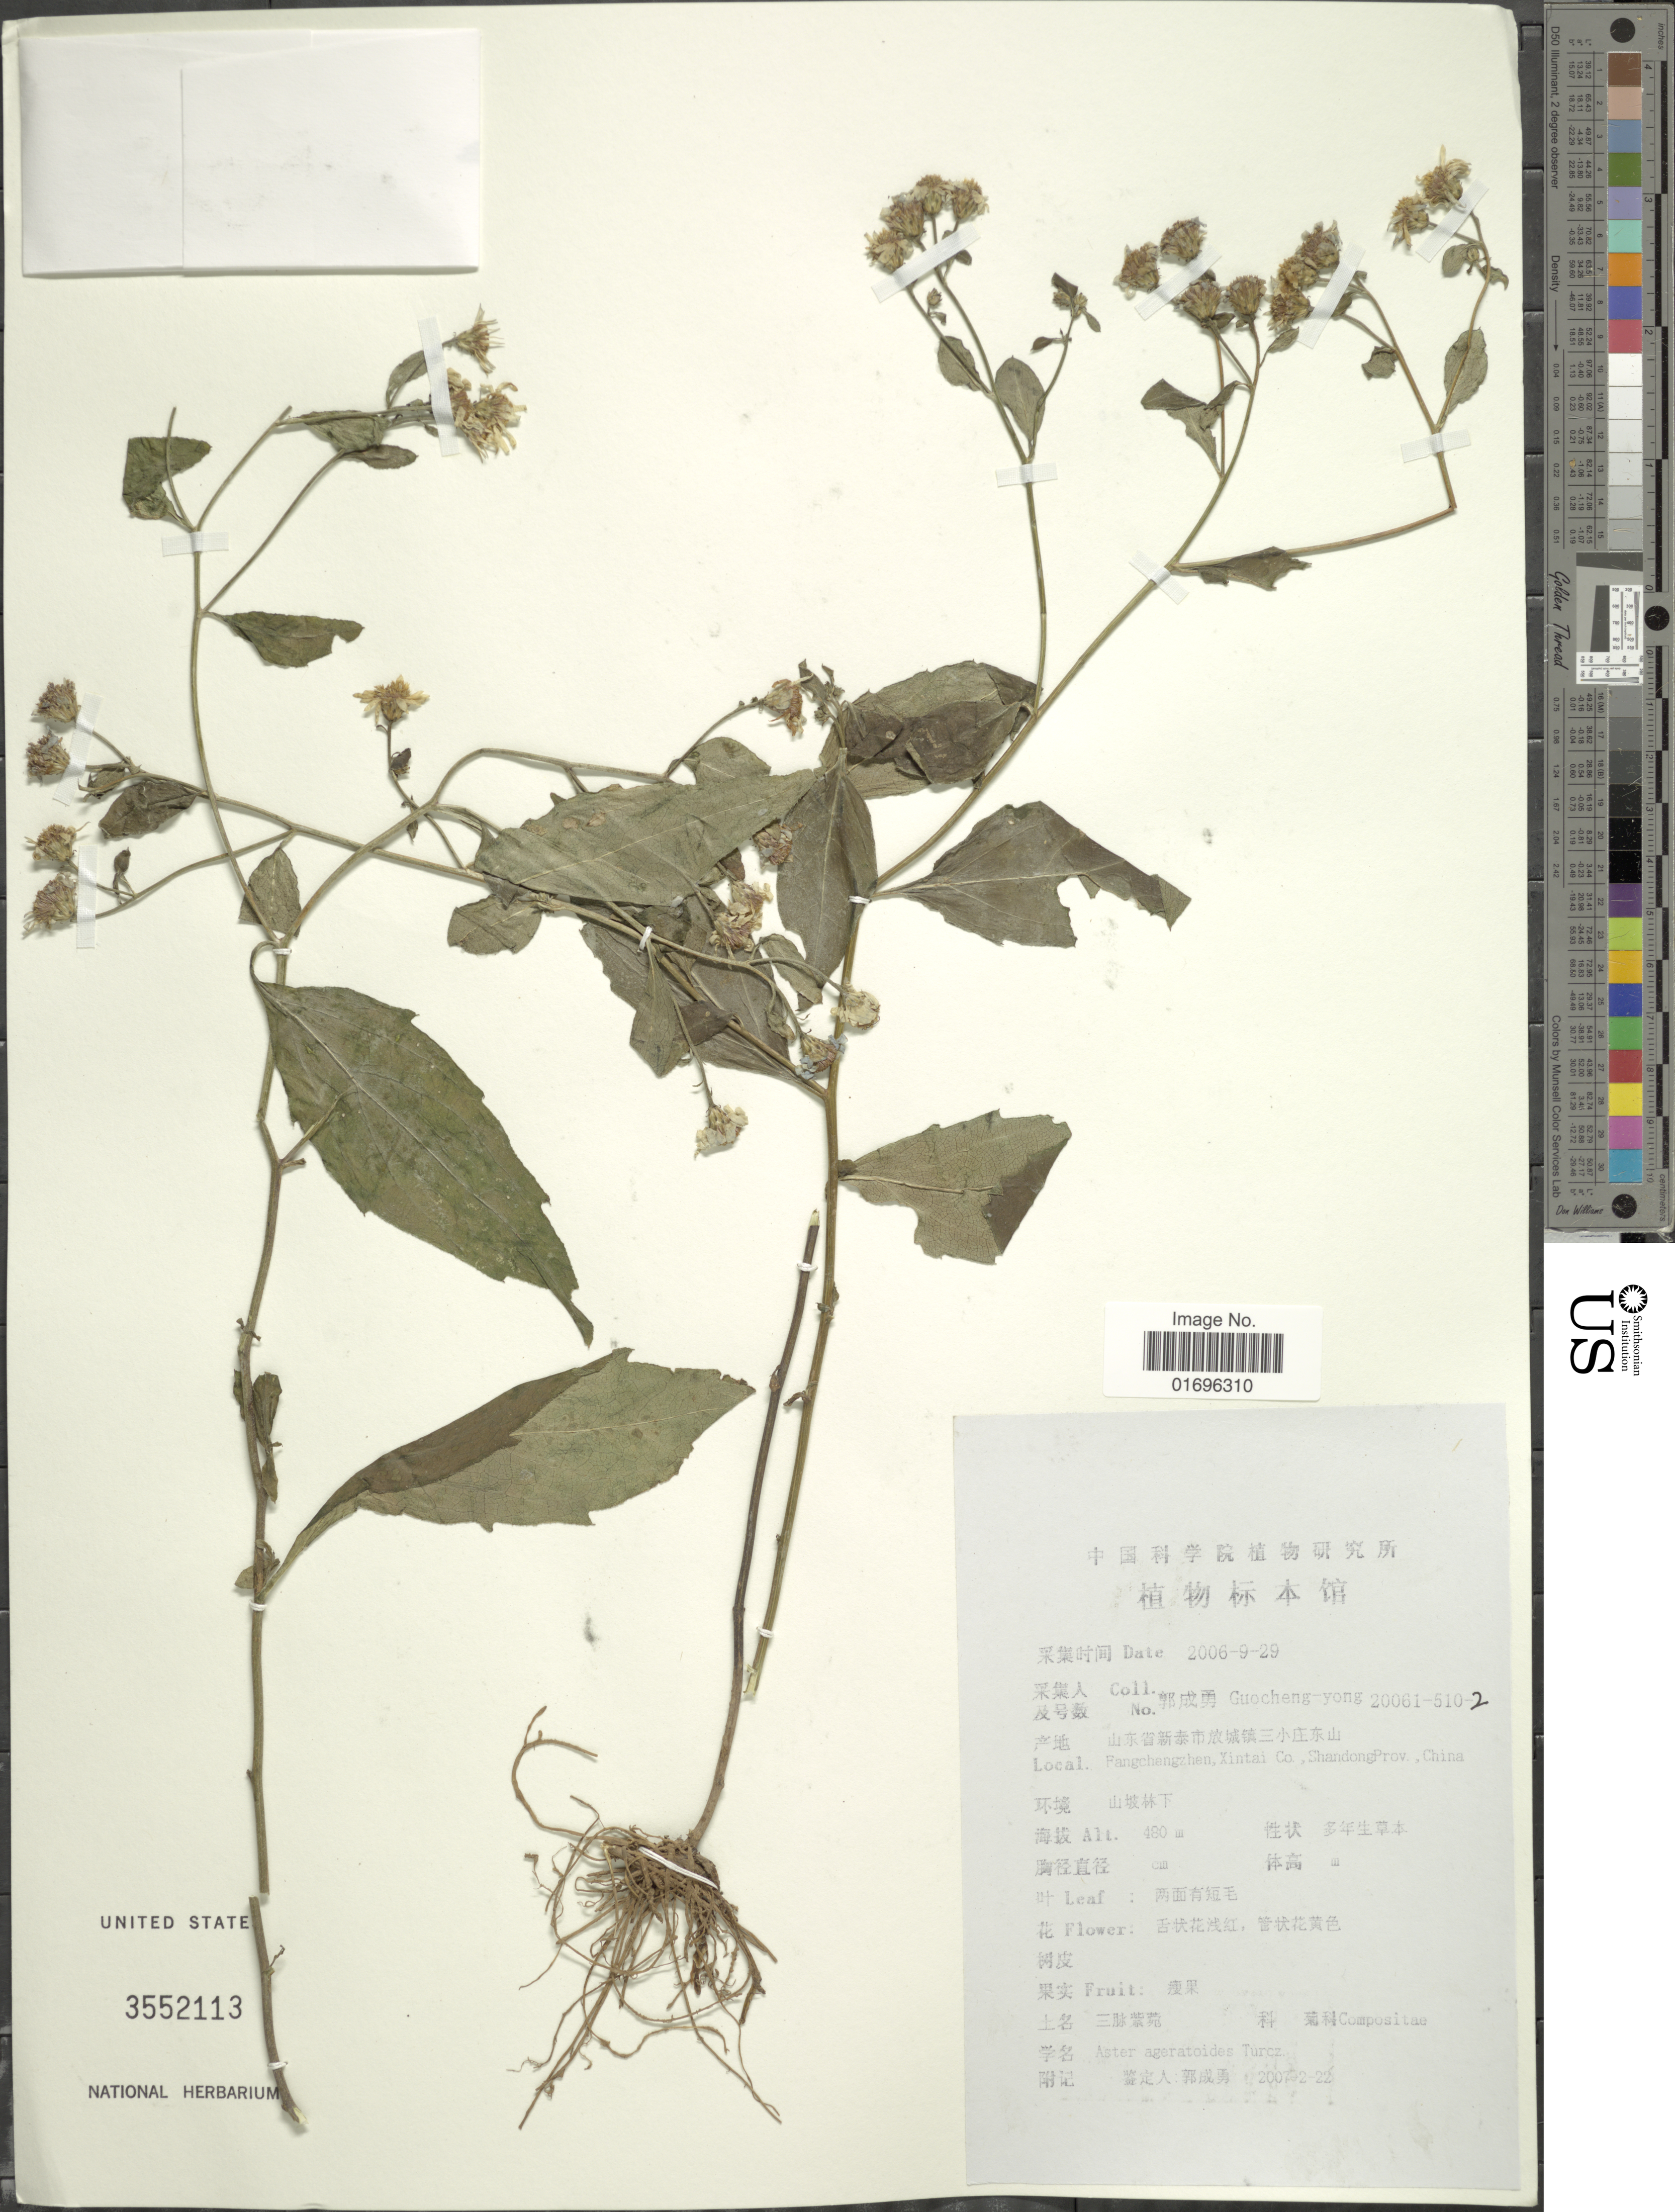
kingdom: Plantae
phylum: Tracheophyta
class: Magnoliopsida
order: Asterales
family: Asteraceae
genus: Aster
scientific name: Aster ageratoides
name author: Turcz.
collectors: Guo cheng-yong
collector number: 20061-510-2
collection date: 2006-09-29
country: China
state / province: Shandong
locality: Fangchangzhen, Xintai Co., Shandong Prov.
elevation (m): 480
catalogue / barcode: US 3552113